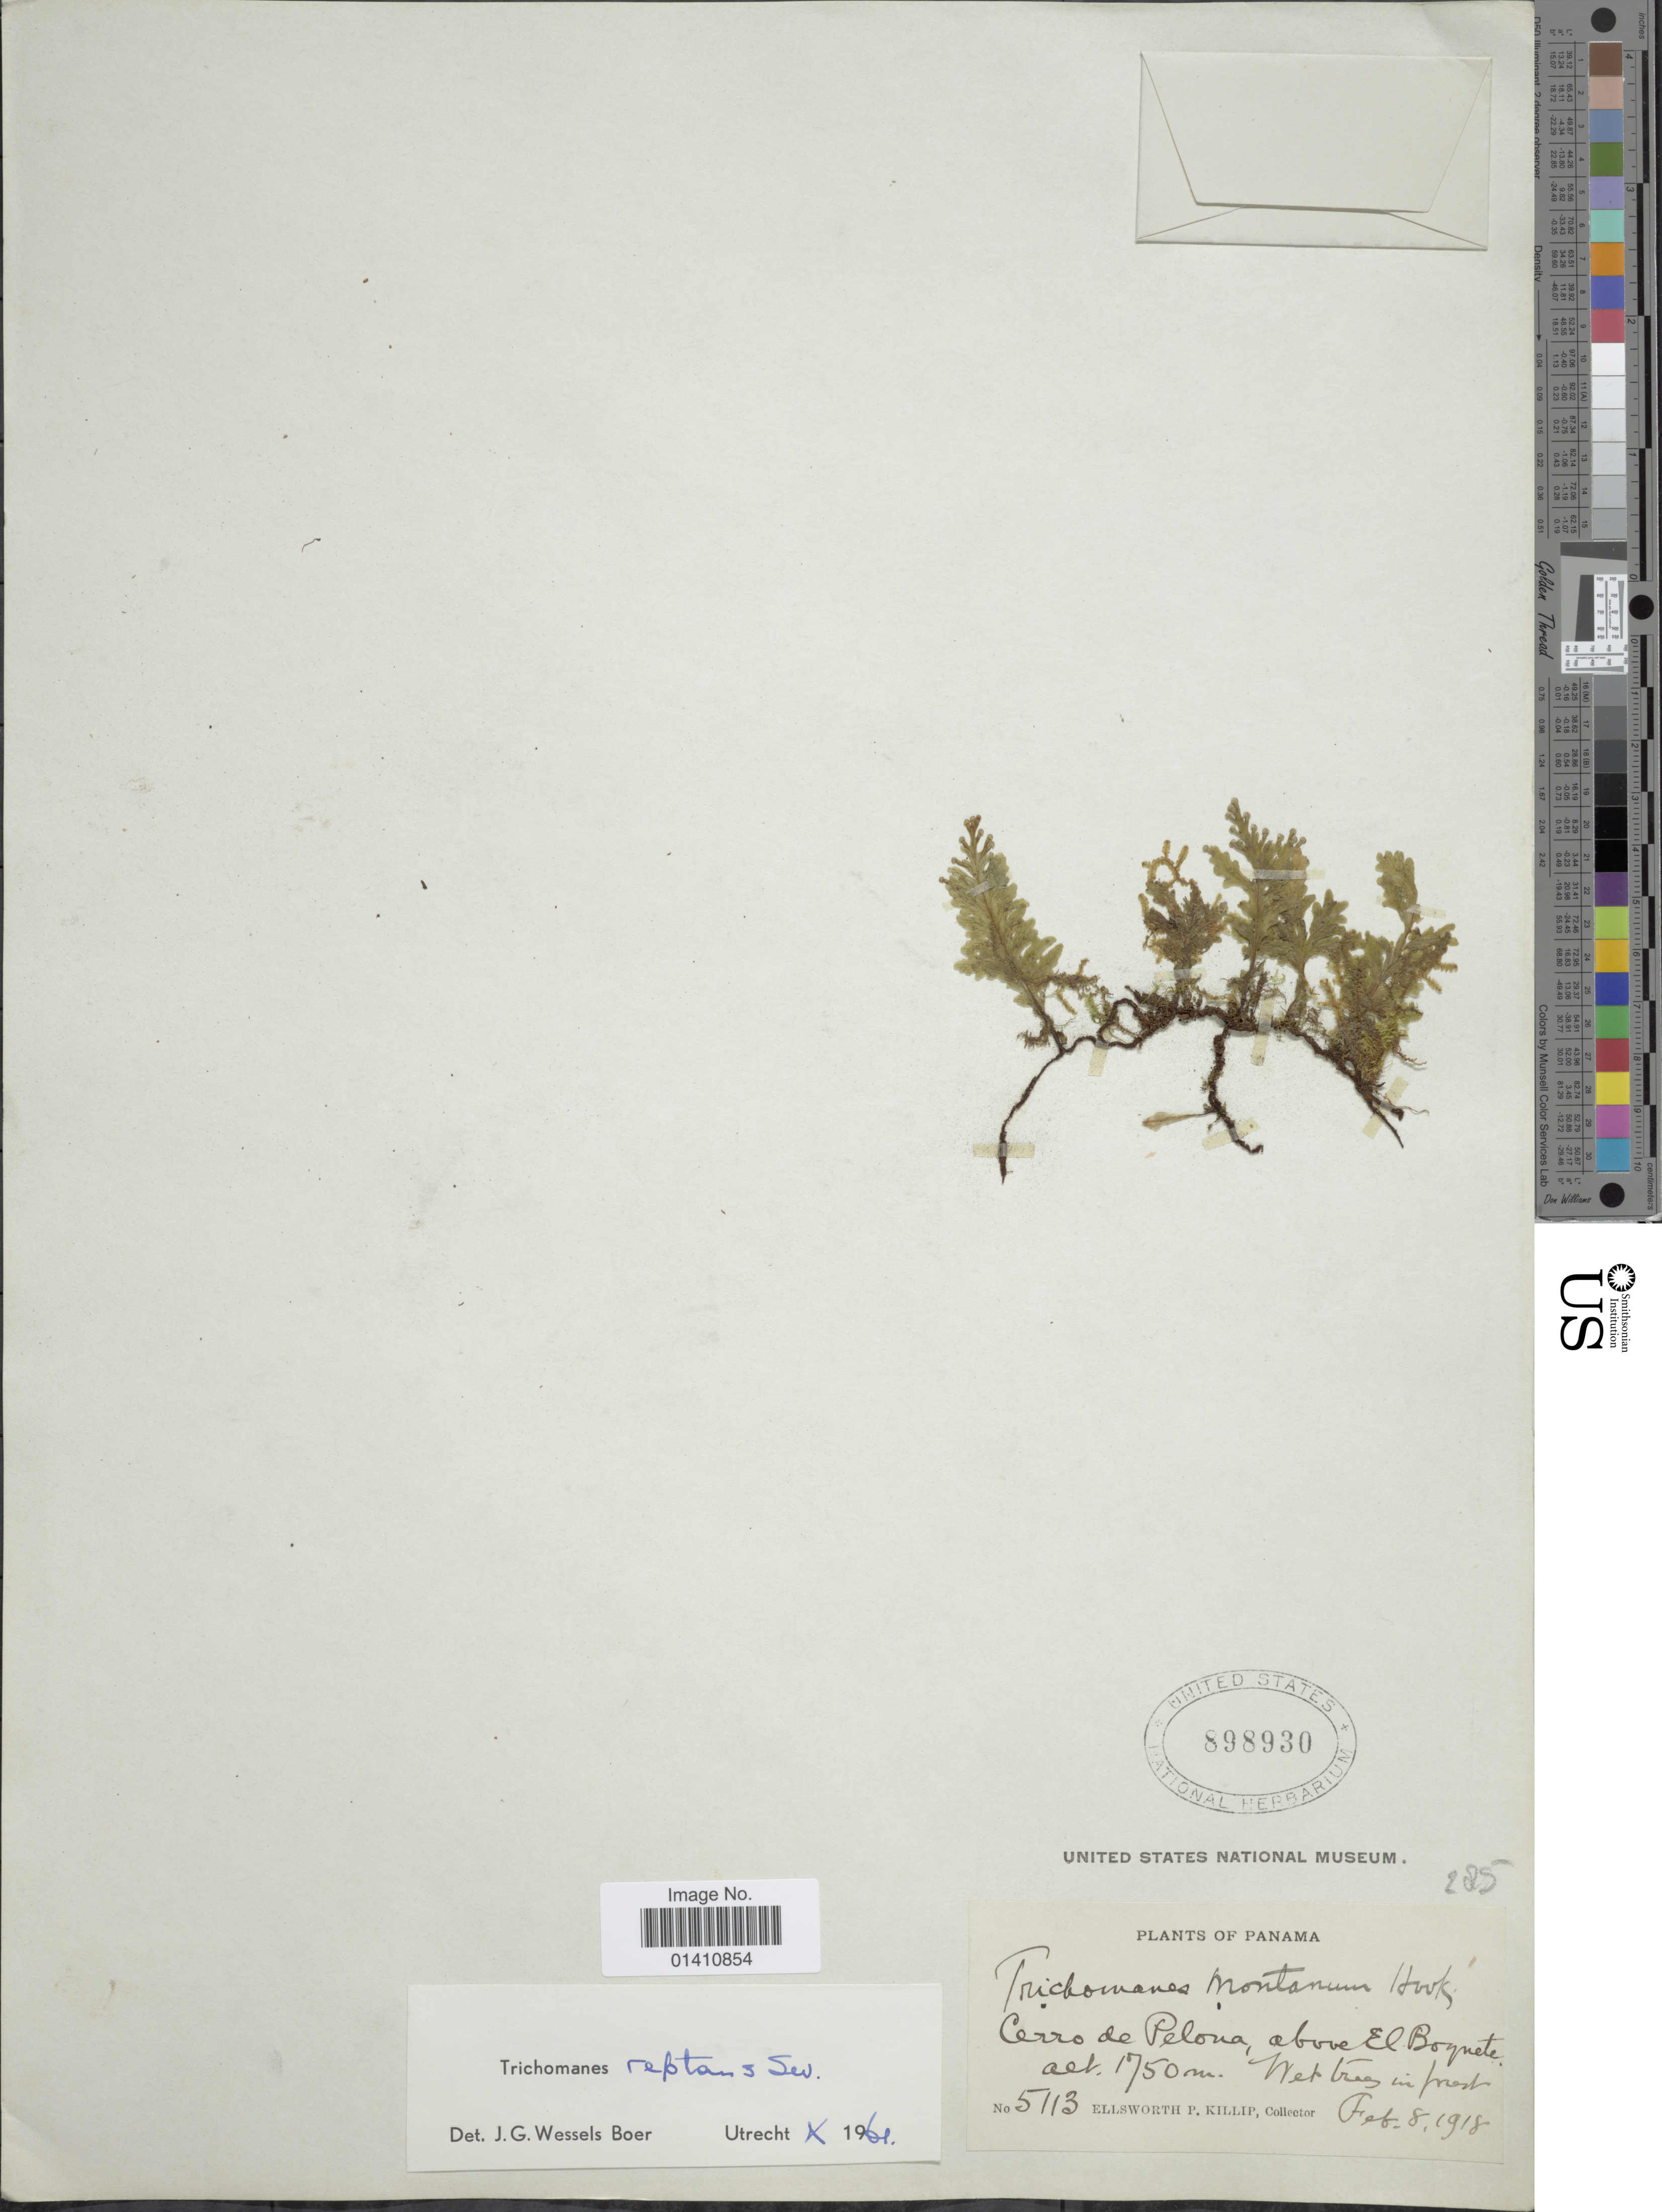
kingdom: Plantae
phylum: Tracheophyta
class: Polypodiopsida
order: Hymenophyllales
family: Hymenophyllaceae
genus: Didymoglossum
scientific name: Didymoglossum reptans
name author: (Sw.) C. Presl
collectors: E. P. Killip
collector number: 5113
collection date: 1918-02-08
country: Panama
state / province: Panamá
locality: Cerro de Pelona, above El Boquete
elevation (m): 1750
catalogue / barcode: US 898930